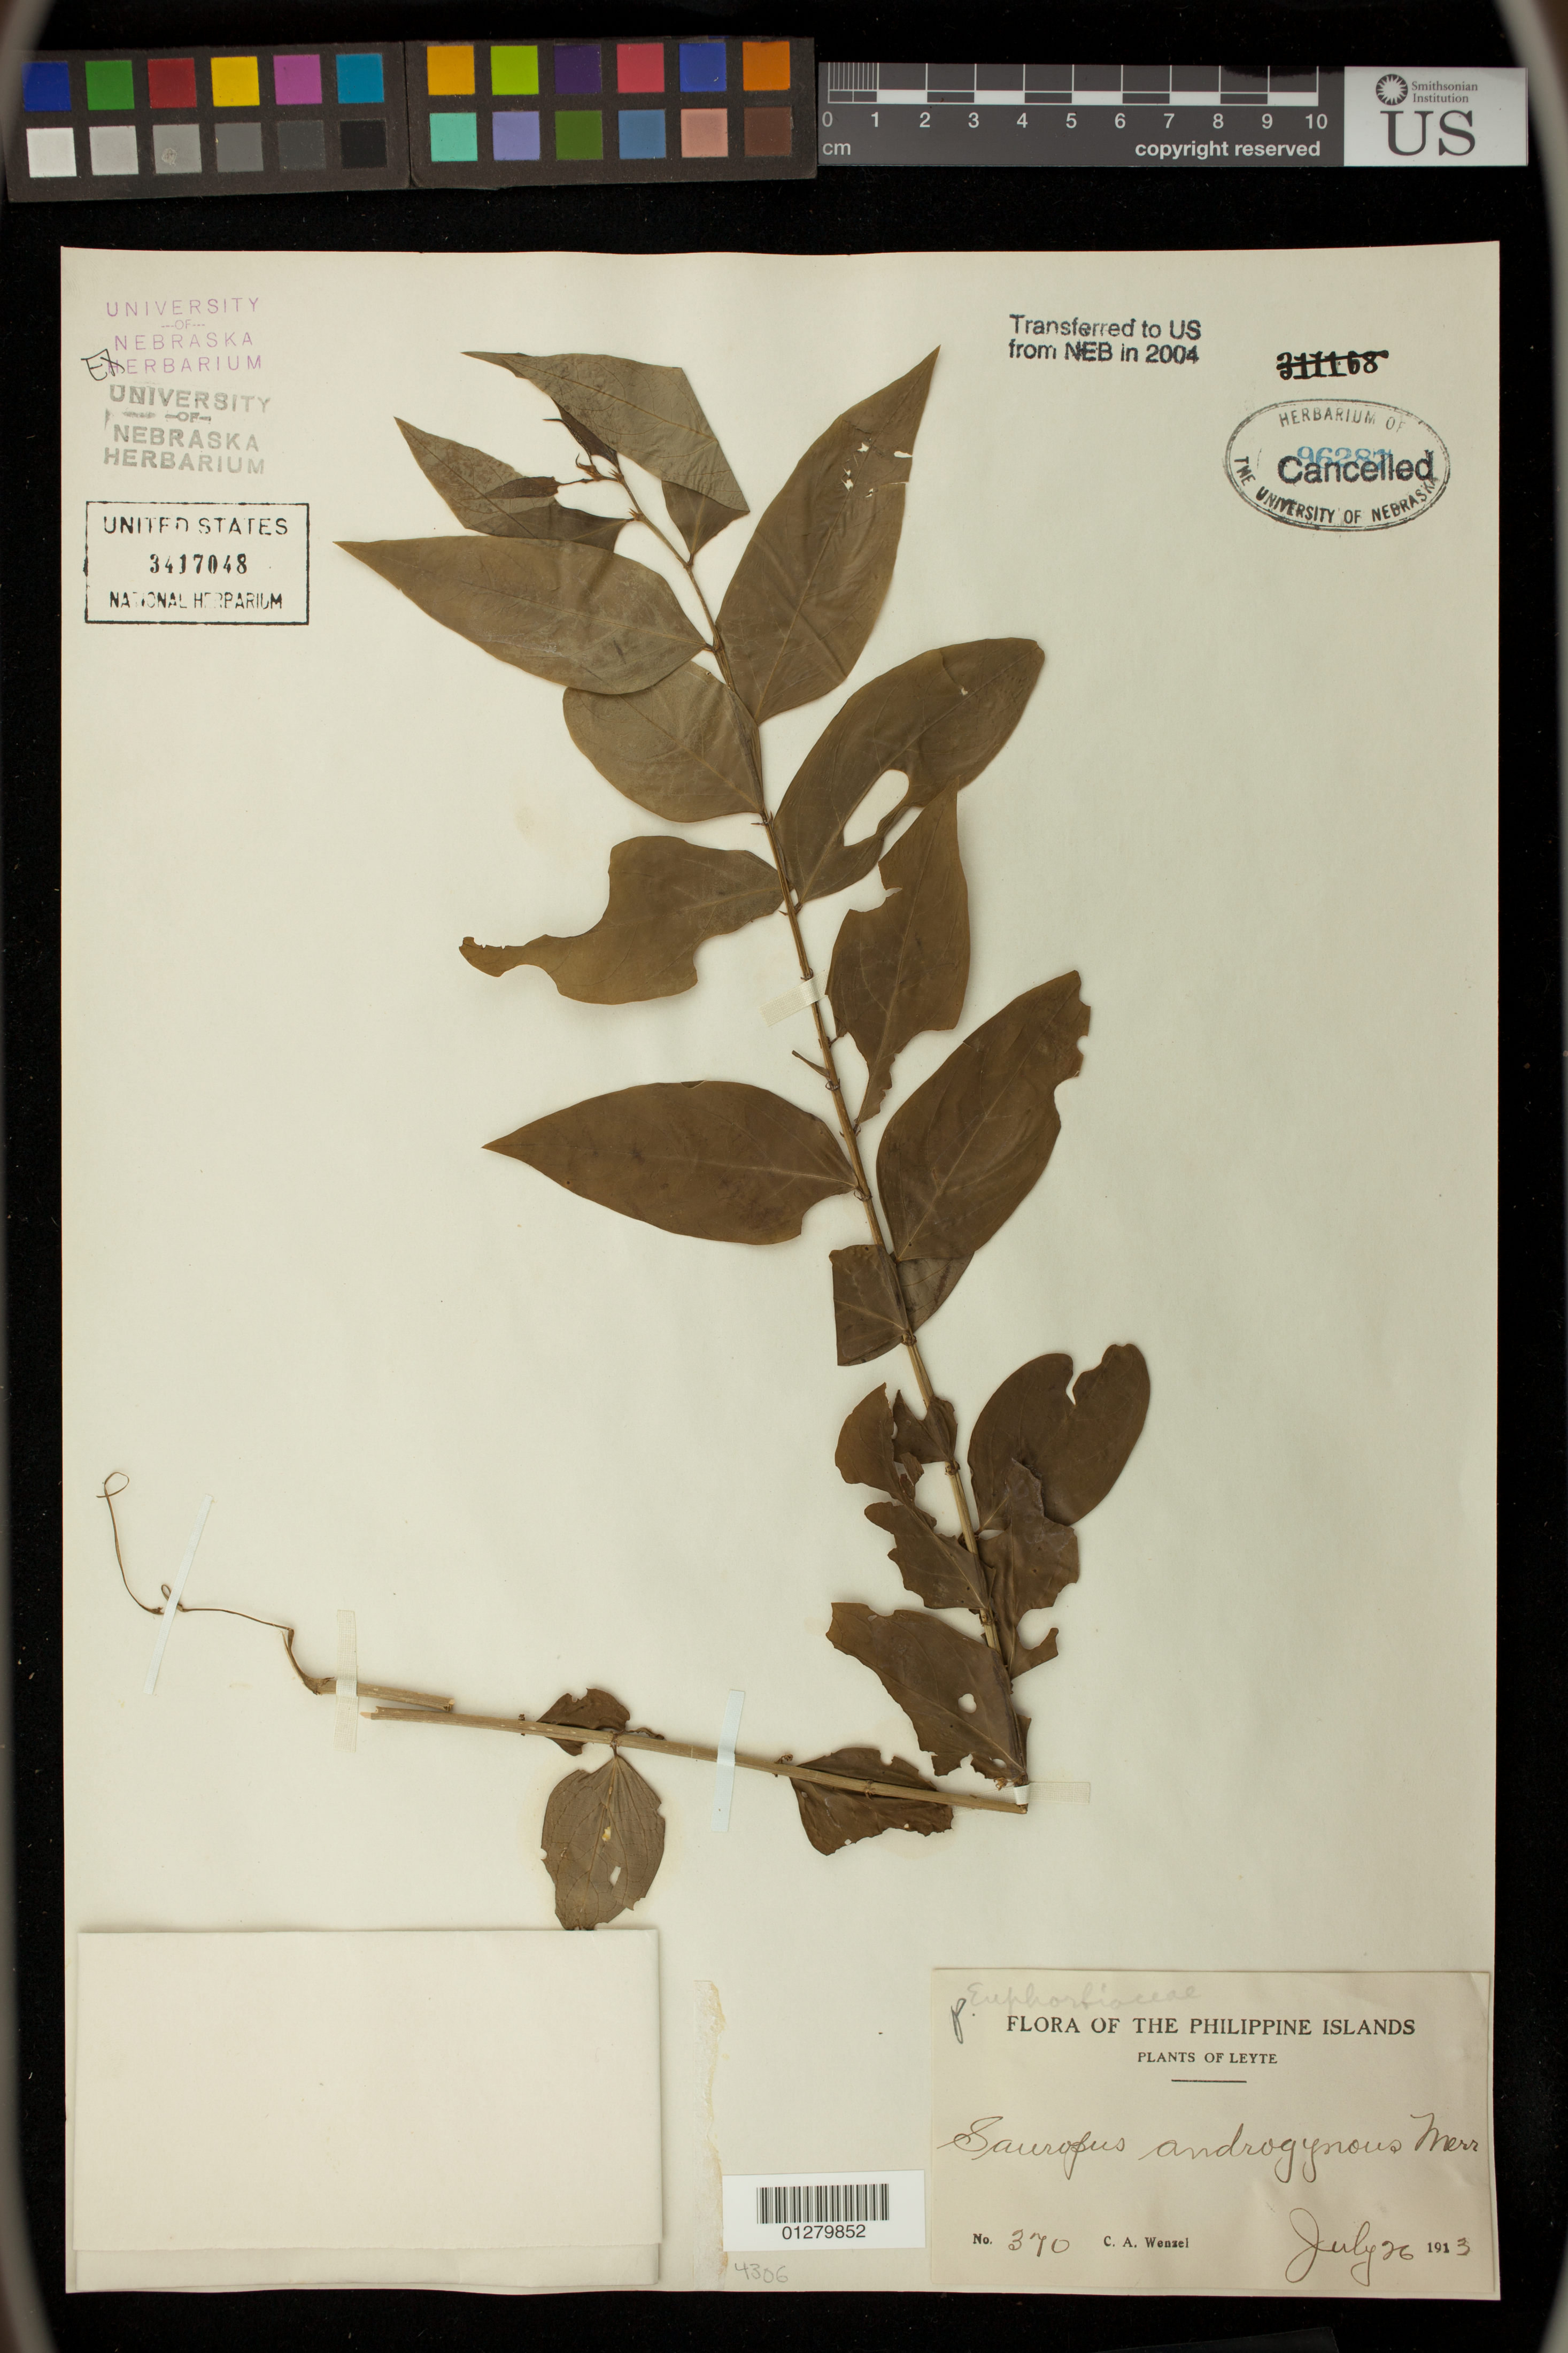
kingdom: Plantae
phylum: Tracheophyta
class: Magnoliopsida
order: Malpighiales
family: Phyllanthaceae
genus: Sauropus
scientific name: Sauropus androgynus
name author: (L.) Merr.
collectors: C. Wenzel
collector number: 370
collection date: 1913-07-26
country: Philippines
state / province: Eastern Visayas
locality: Leyte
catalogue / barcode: US 3417048